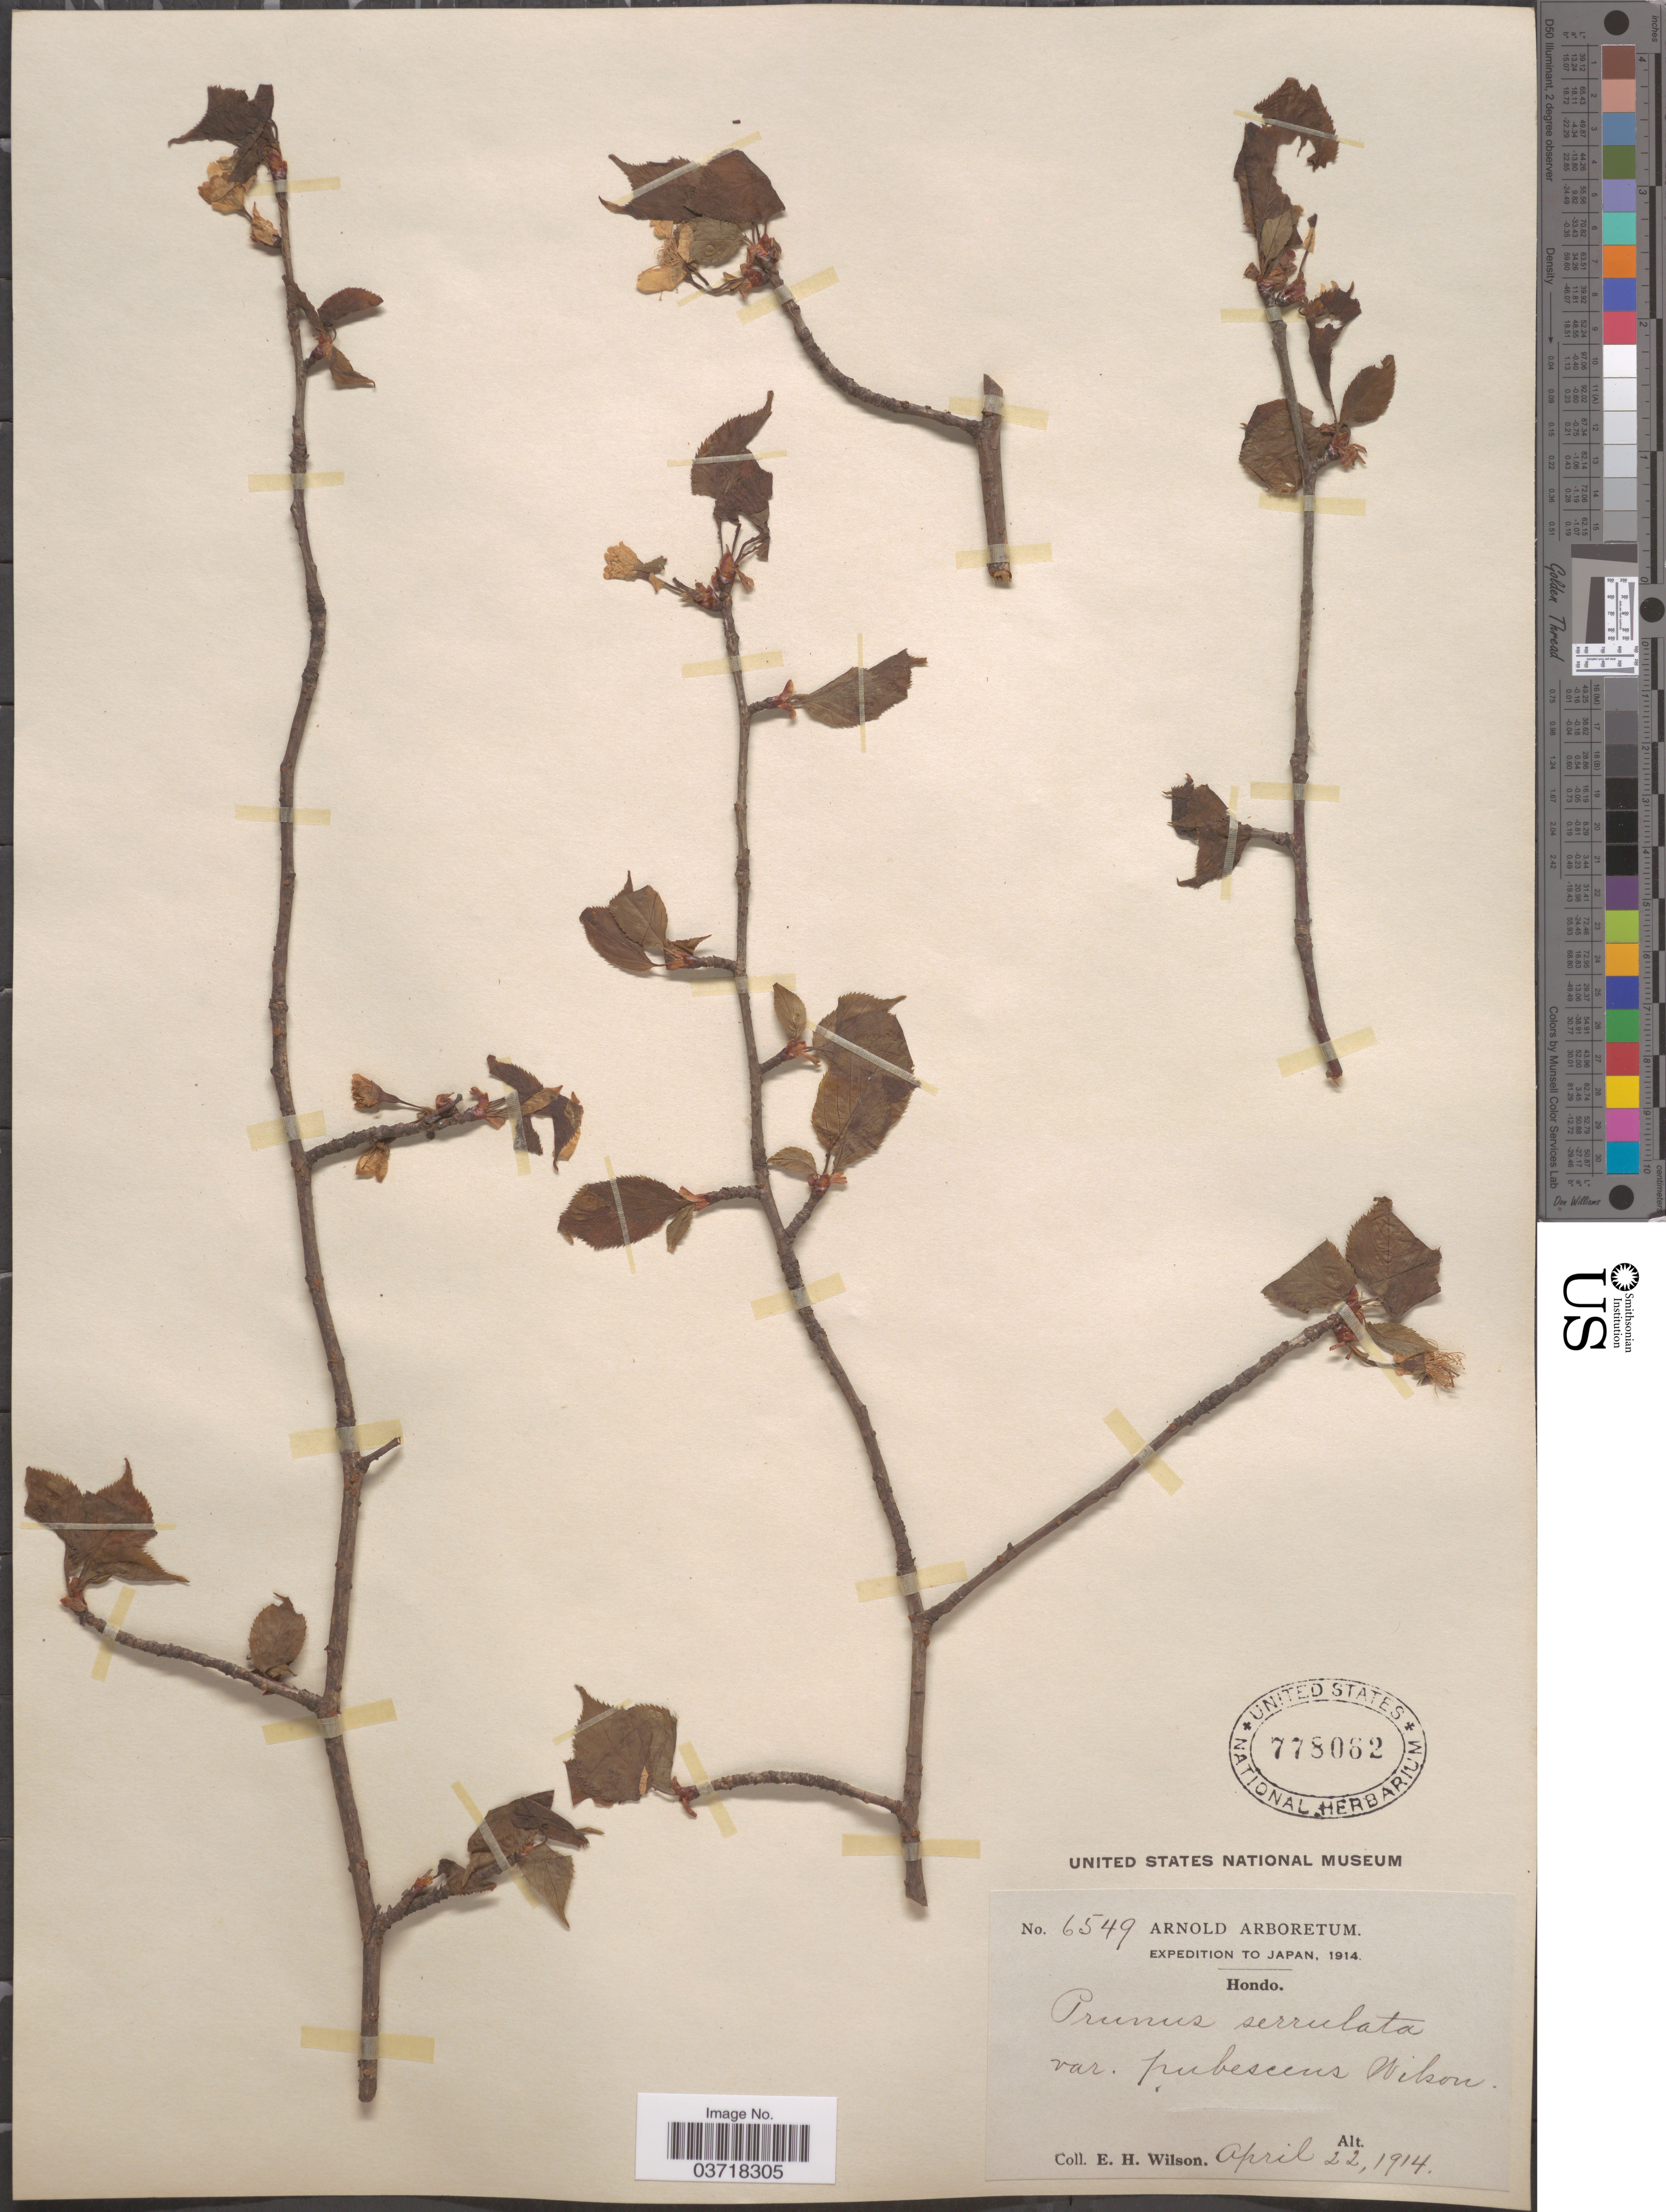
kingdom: Plantae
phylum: Tracheophyta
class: Magnoliopsida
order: Rosales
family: Rosaceae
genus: Prunus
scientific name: Prunus serrulata var. pubescens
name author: (Makino) Nakai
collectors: E. Wilson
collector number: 6549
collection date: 1914-04-22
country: Japan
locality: Hondo.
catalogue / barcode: US 778062